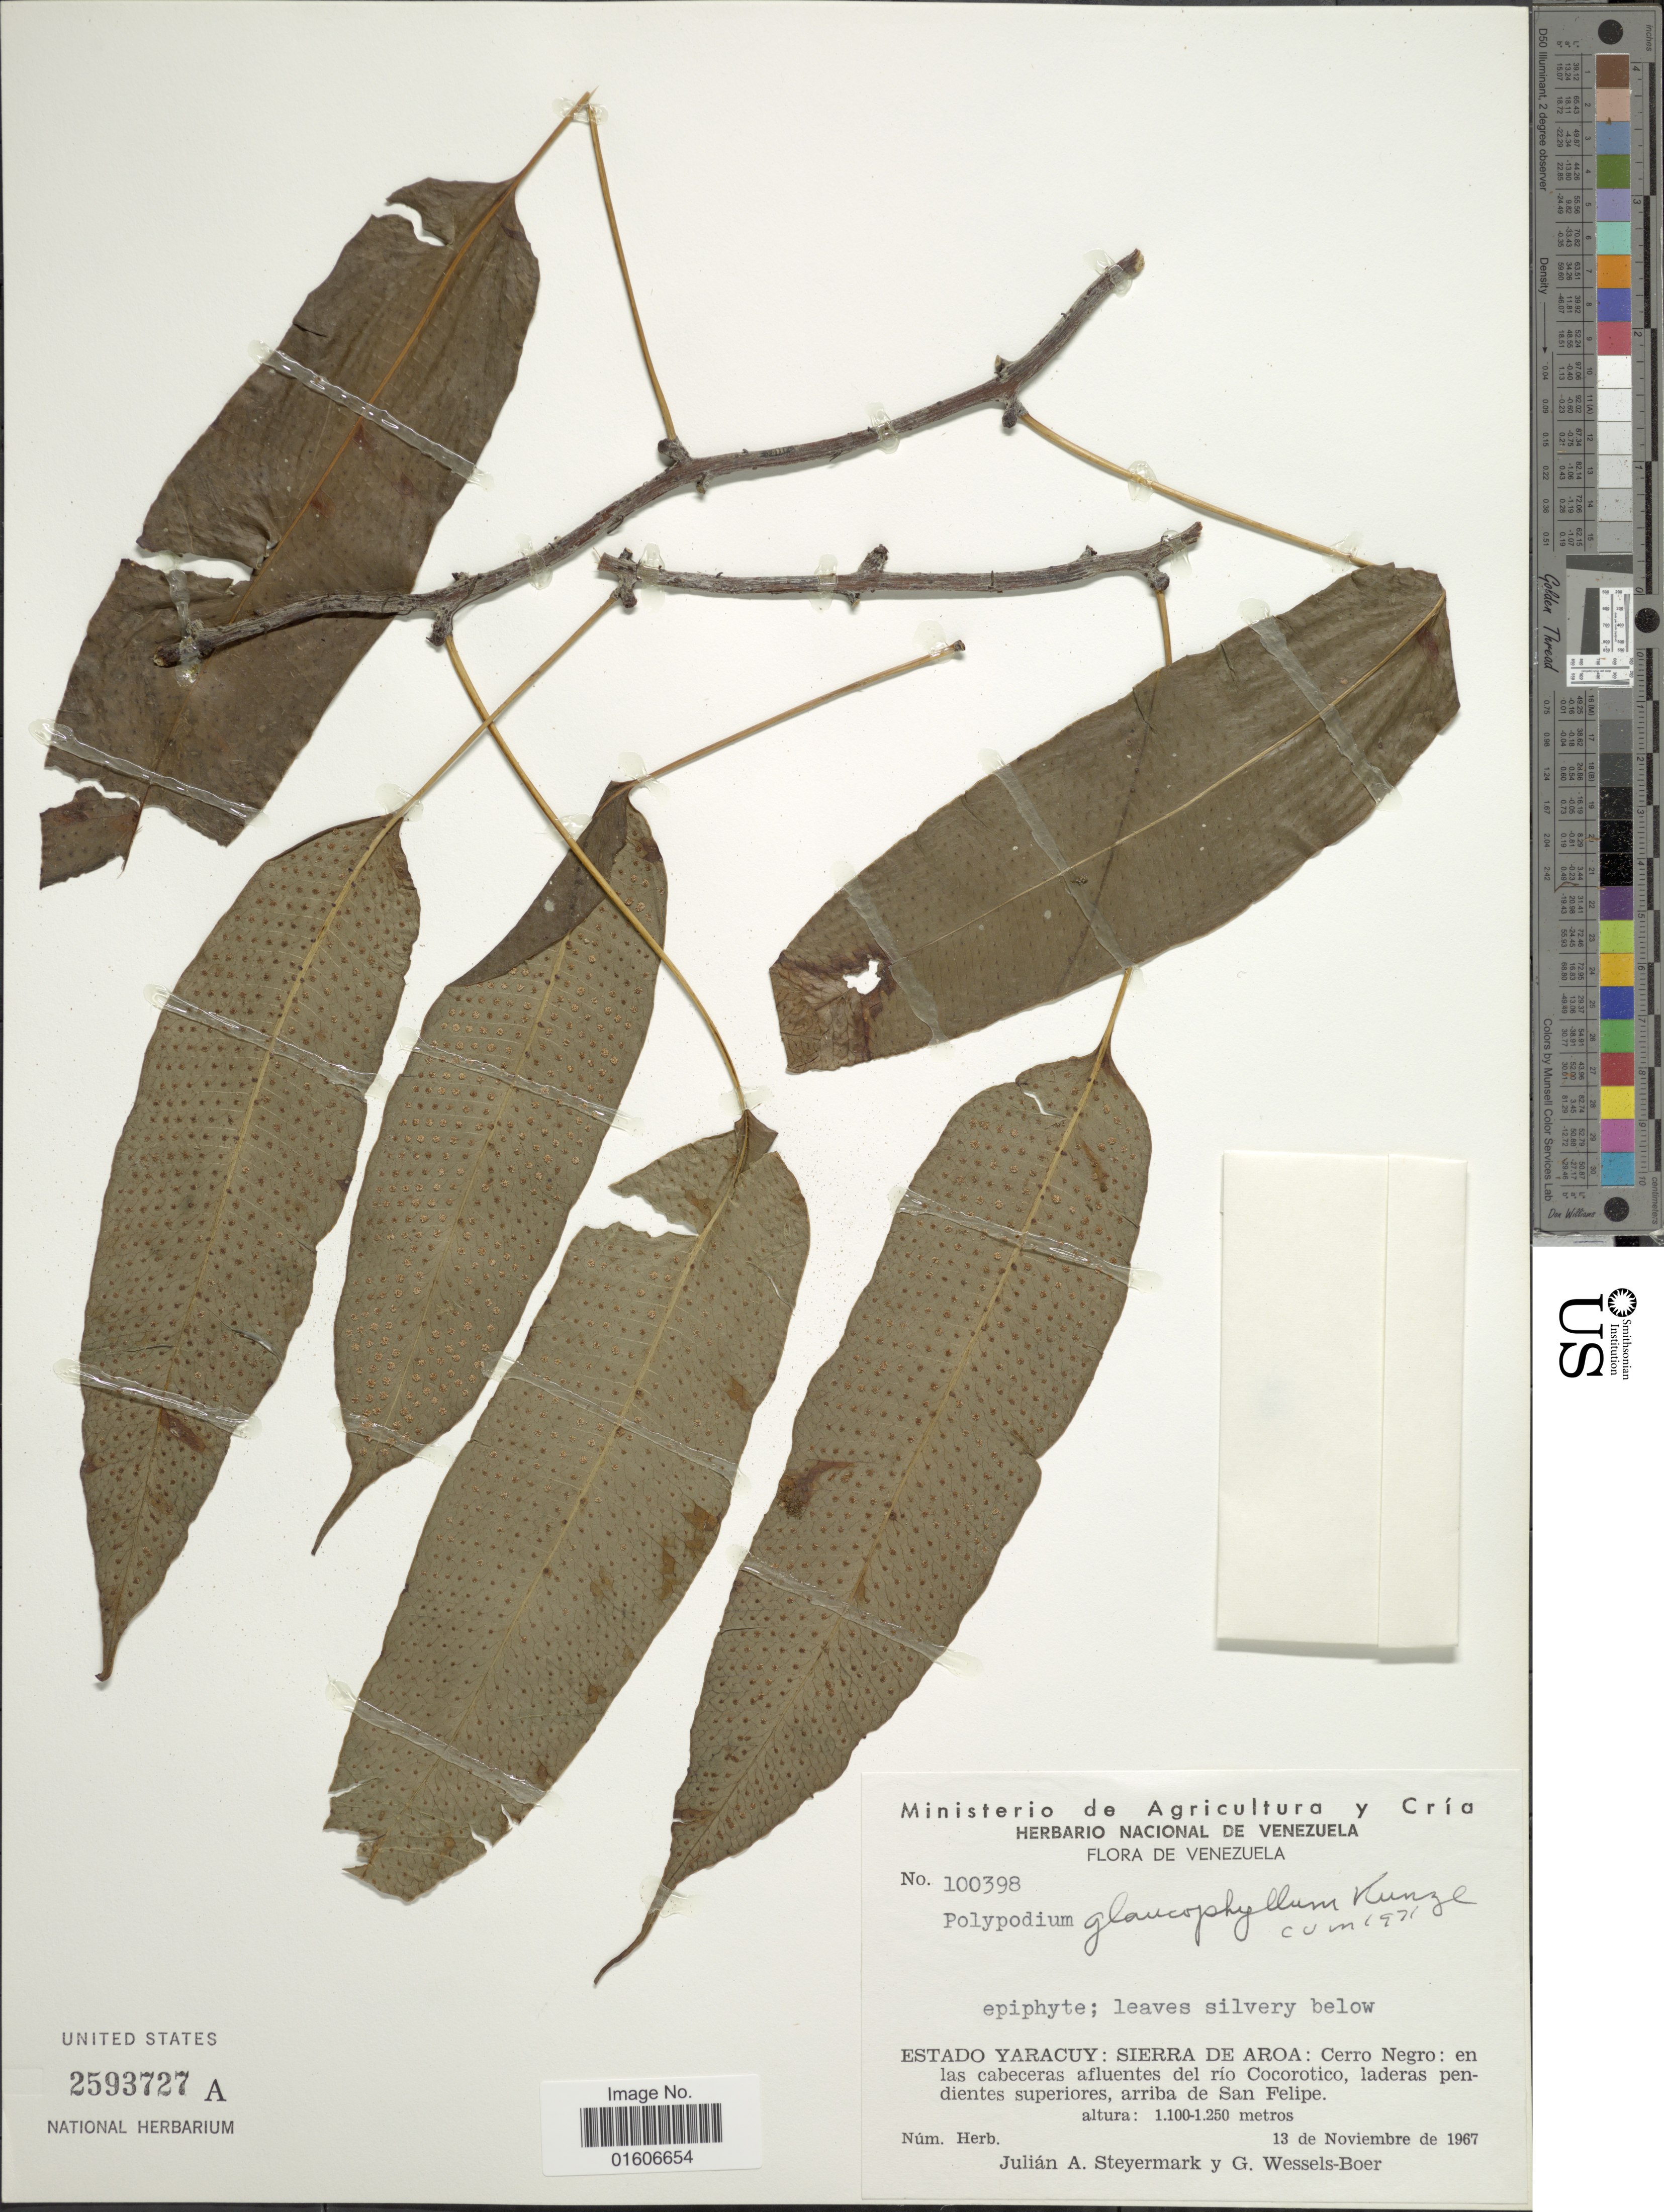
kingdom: Plantae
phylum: Tracheophyta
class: Polypodiopsida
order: Polypodiales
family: Polypodiaceae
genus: Serpocaulon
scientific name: Serpocaulon levigatum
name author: (Cav.) A.R. Sm.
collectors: J. Steyermark & J. G. Wessels Boer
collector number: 100398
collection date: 1967-11-13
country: Venezuela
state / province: Yaracuy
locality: Estado Yaracuy: Sierra de Aroa: Cerro Negro: en las cabeceras afluentes del rio Cocorotico, laderas pendientes superiores, arriba de San Felipe.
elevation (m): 1100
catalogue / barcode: US 2593727A